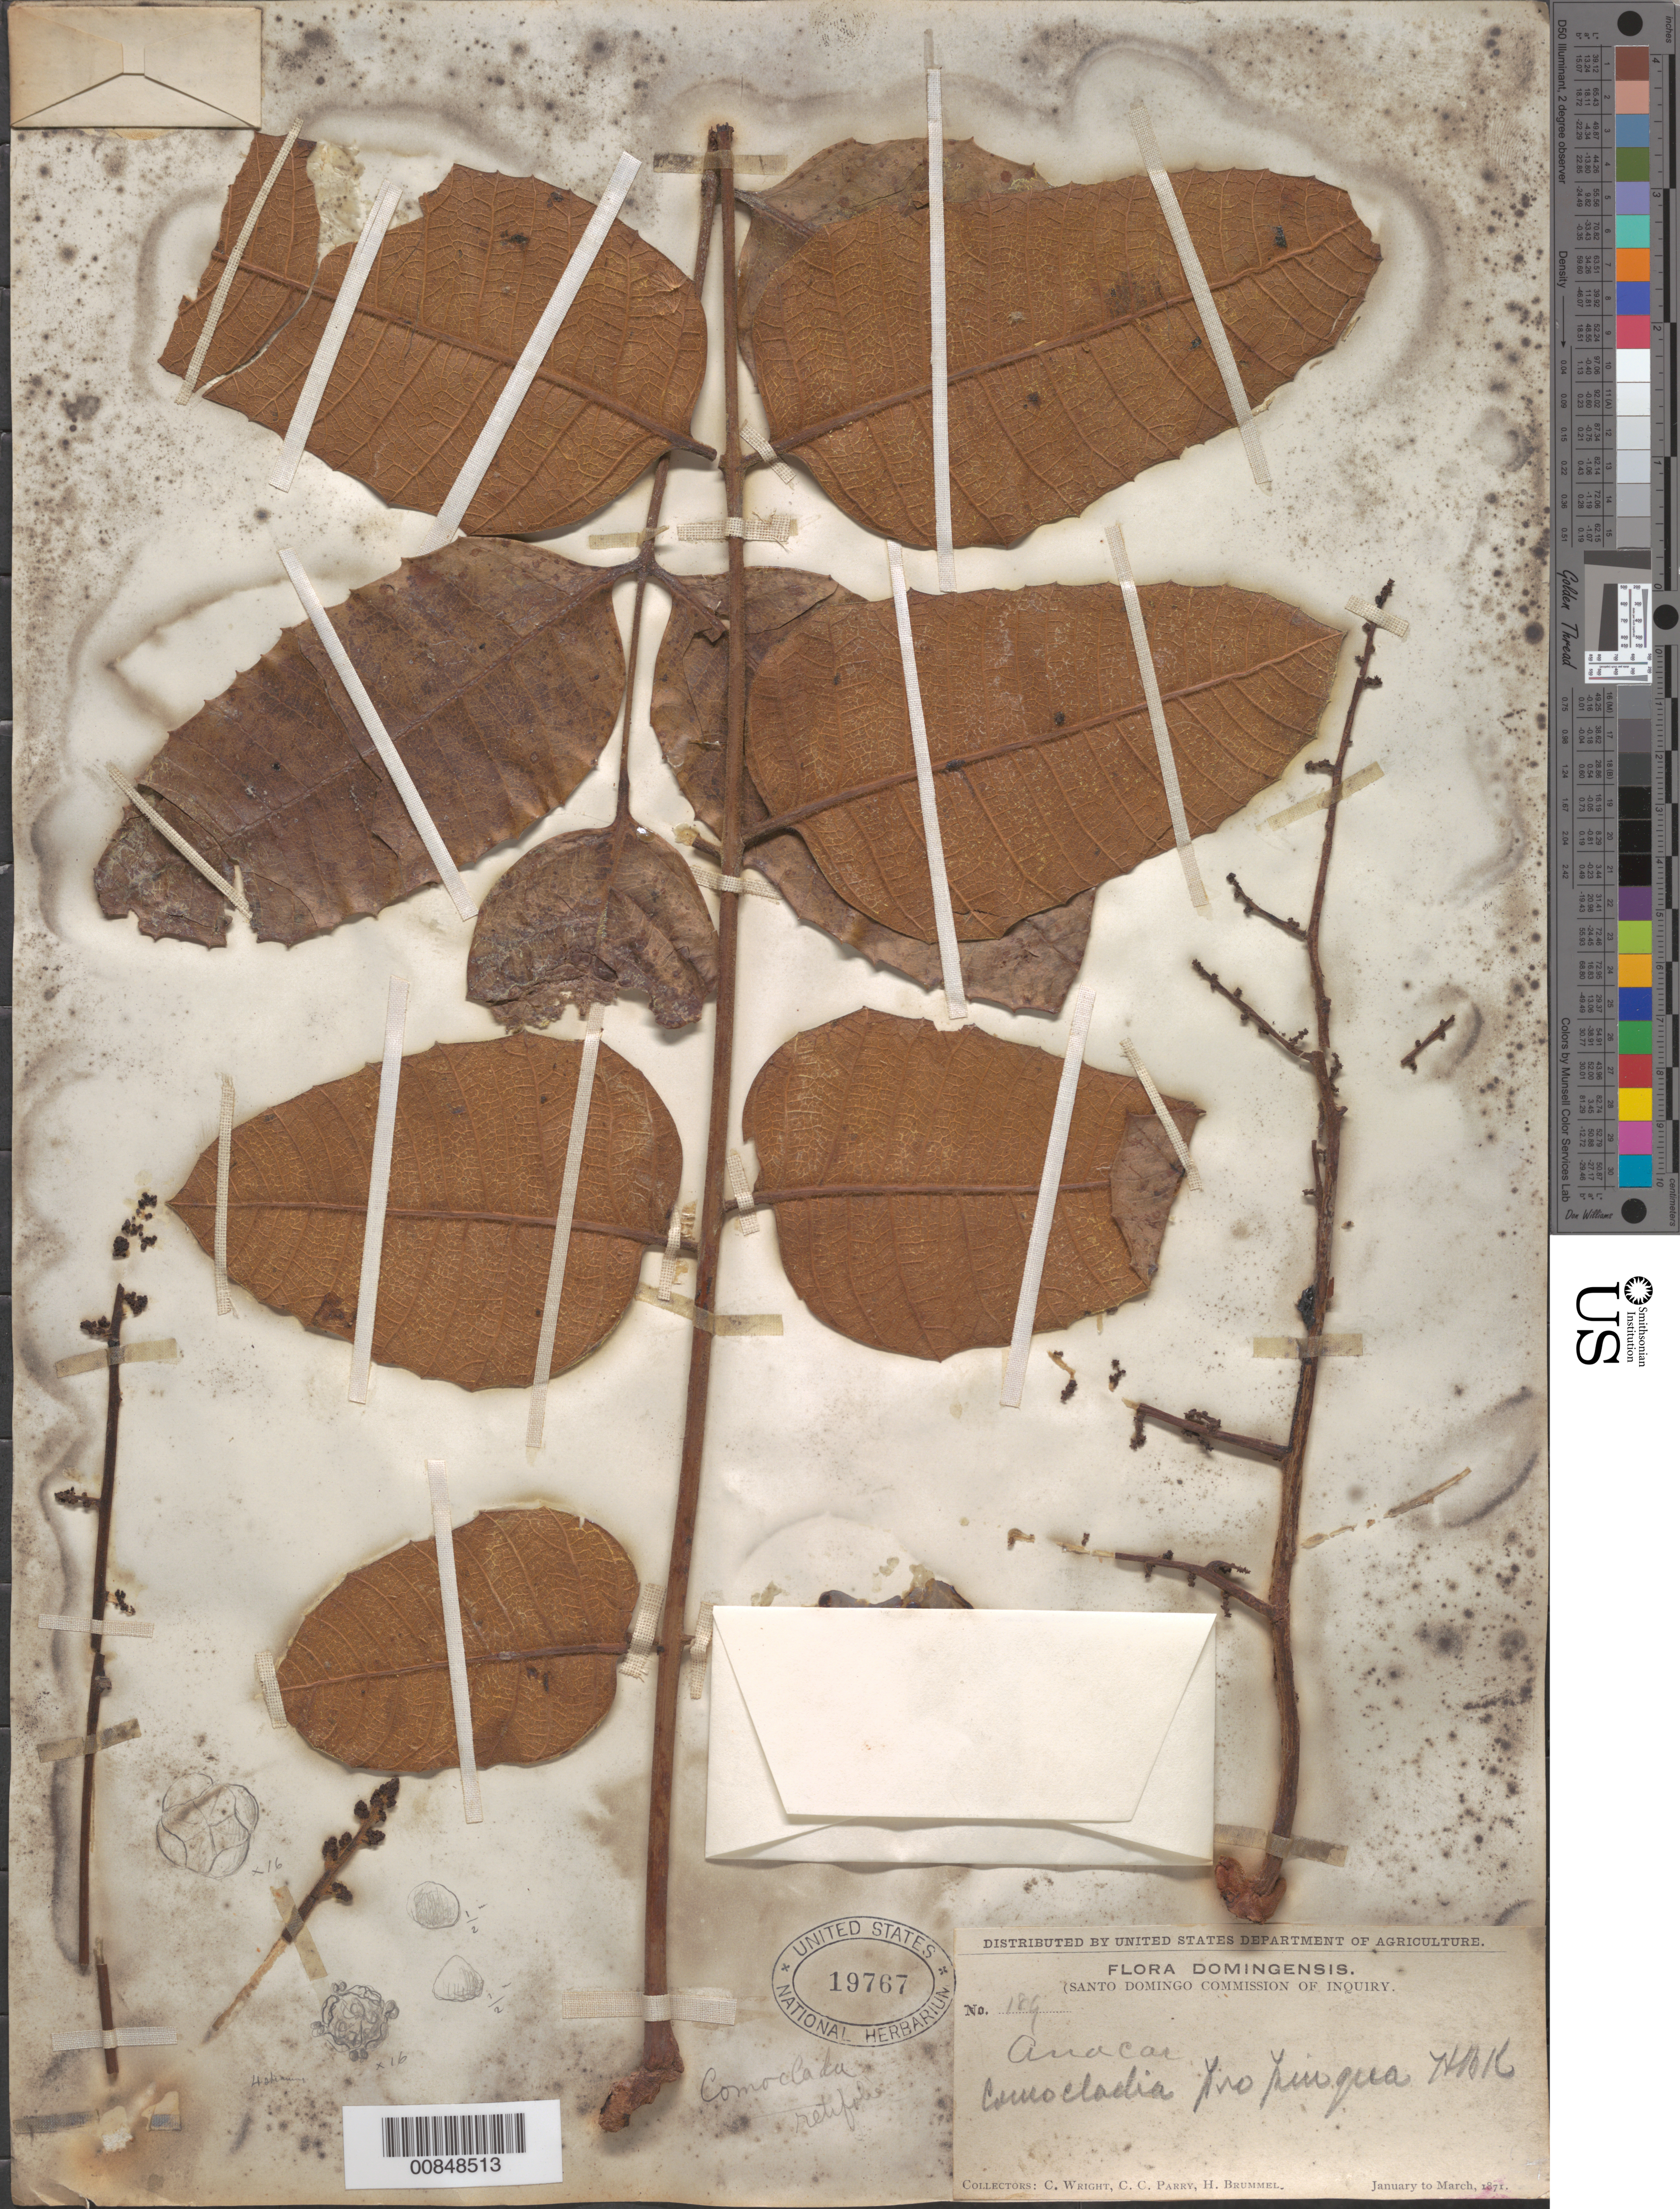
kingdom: Plantae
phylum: Tracheophyta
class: Magnoliopsida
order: Sapindales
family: Anacardiaceae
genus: Comocladia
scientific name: Comocladia dentata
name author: Jacq.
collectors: C. Wright, C. C. Parry & H. Brummel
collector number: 189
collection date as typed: Jan 1871 to -- Mar 1871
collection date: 1871-01/1871-03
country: Dominican Republic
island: Hispaniola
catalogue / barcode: US 19767